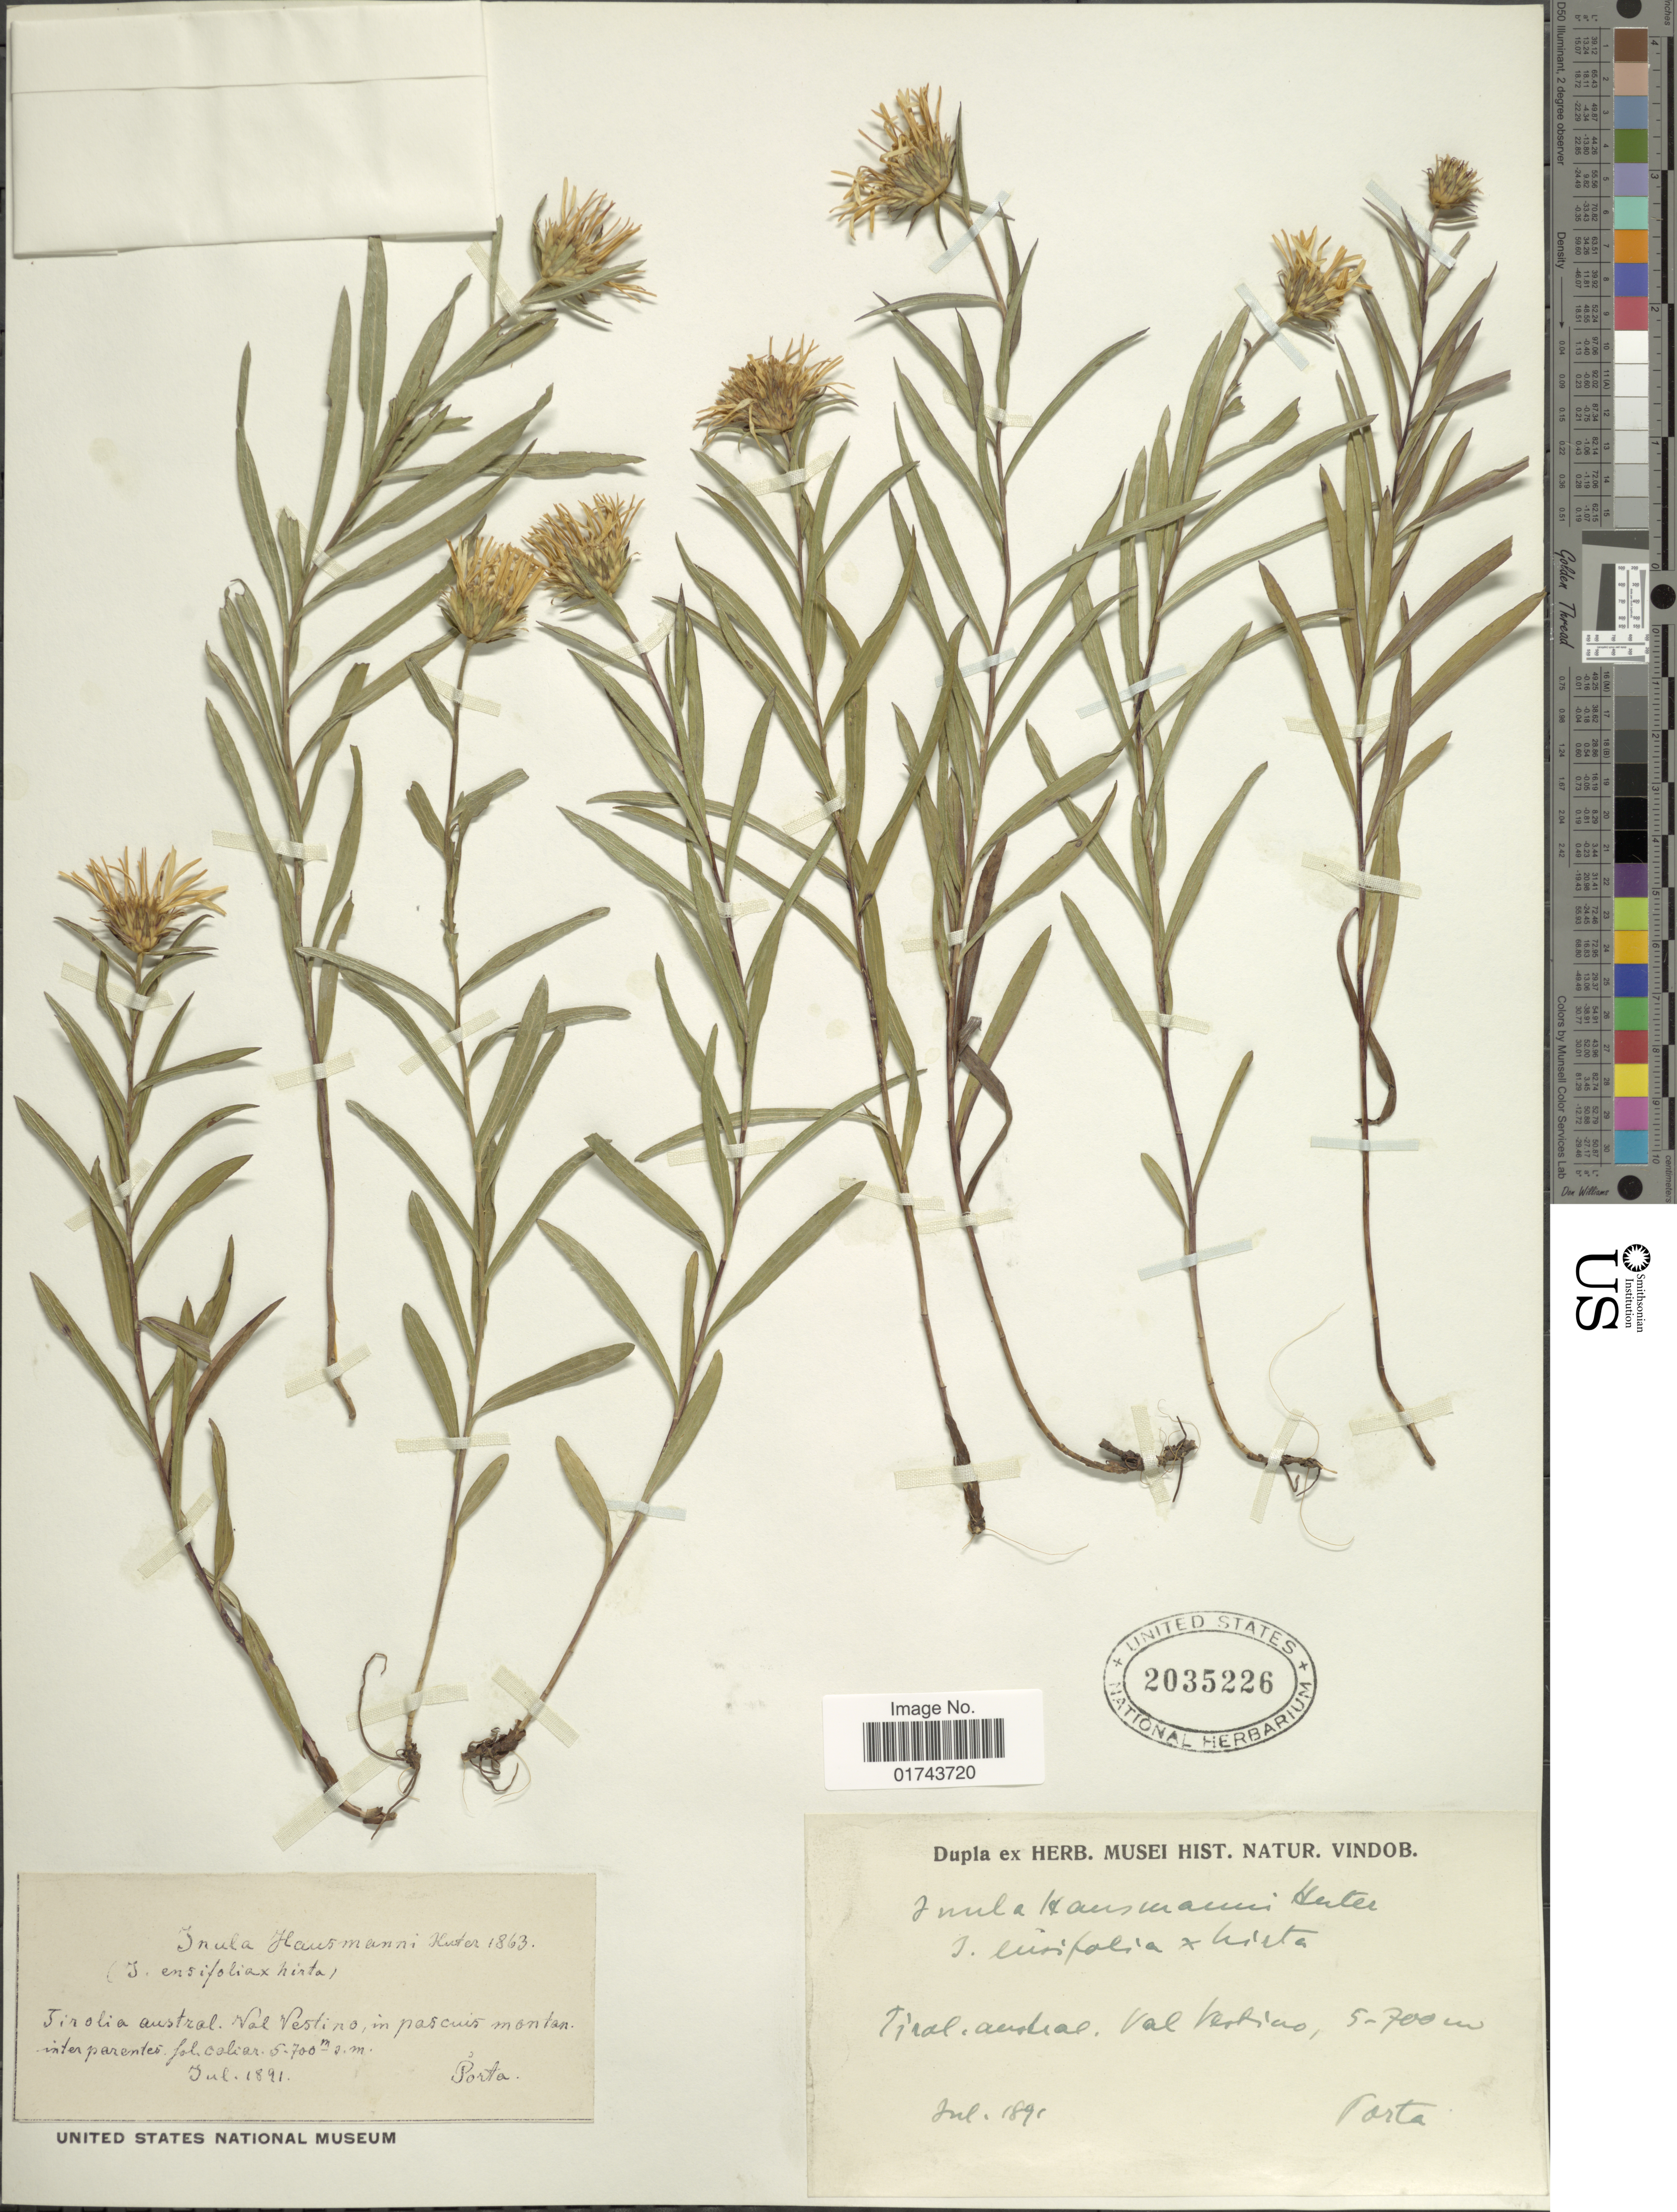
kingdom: Plantae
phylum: Tracheophyta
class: Magnoliopsida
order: Asterales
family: Asteraceae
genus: Inula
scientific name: Inula hausmanni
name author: Huter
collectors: P. Porta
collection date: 1891-07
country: Austria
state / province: Tirol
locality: Tirolia, Austral, Val Vestino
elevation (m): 500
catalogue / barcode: US 2035226